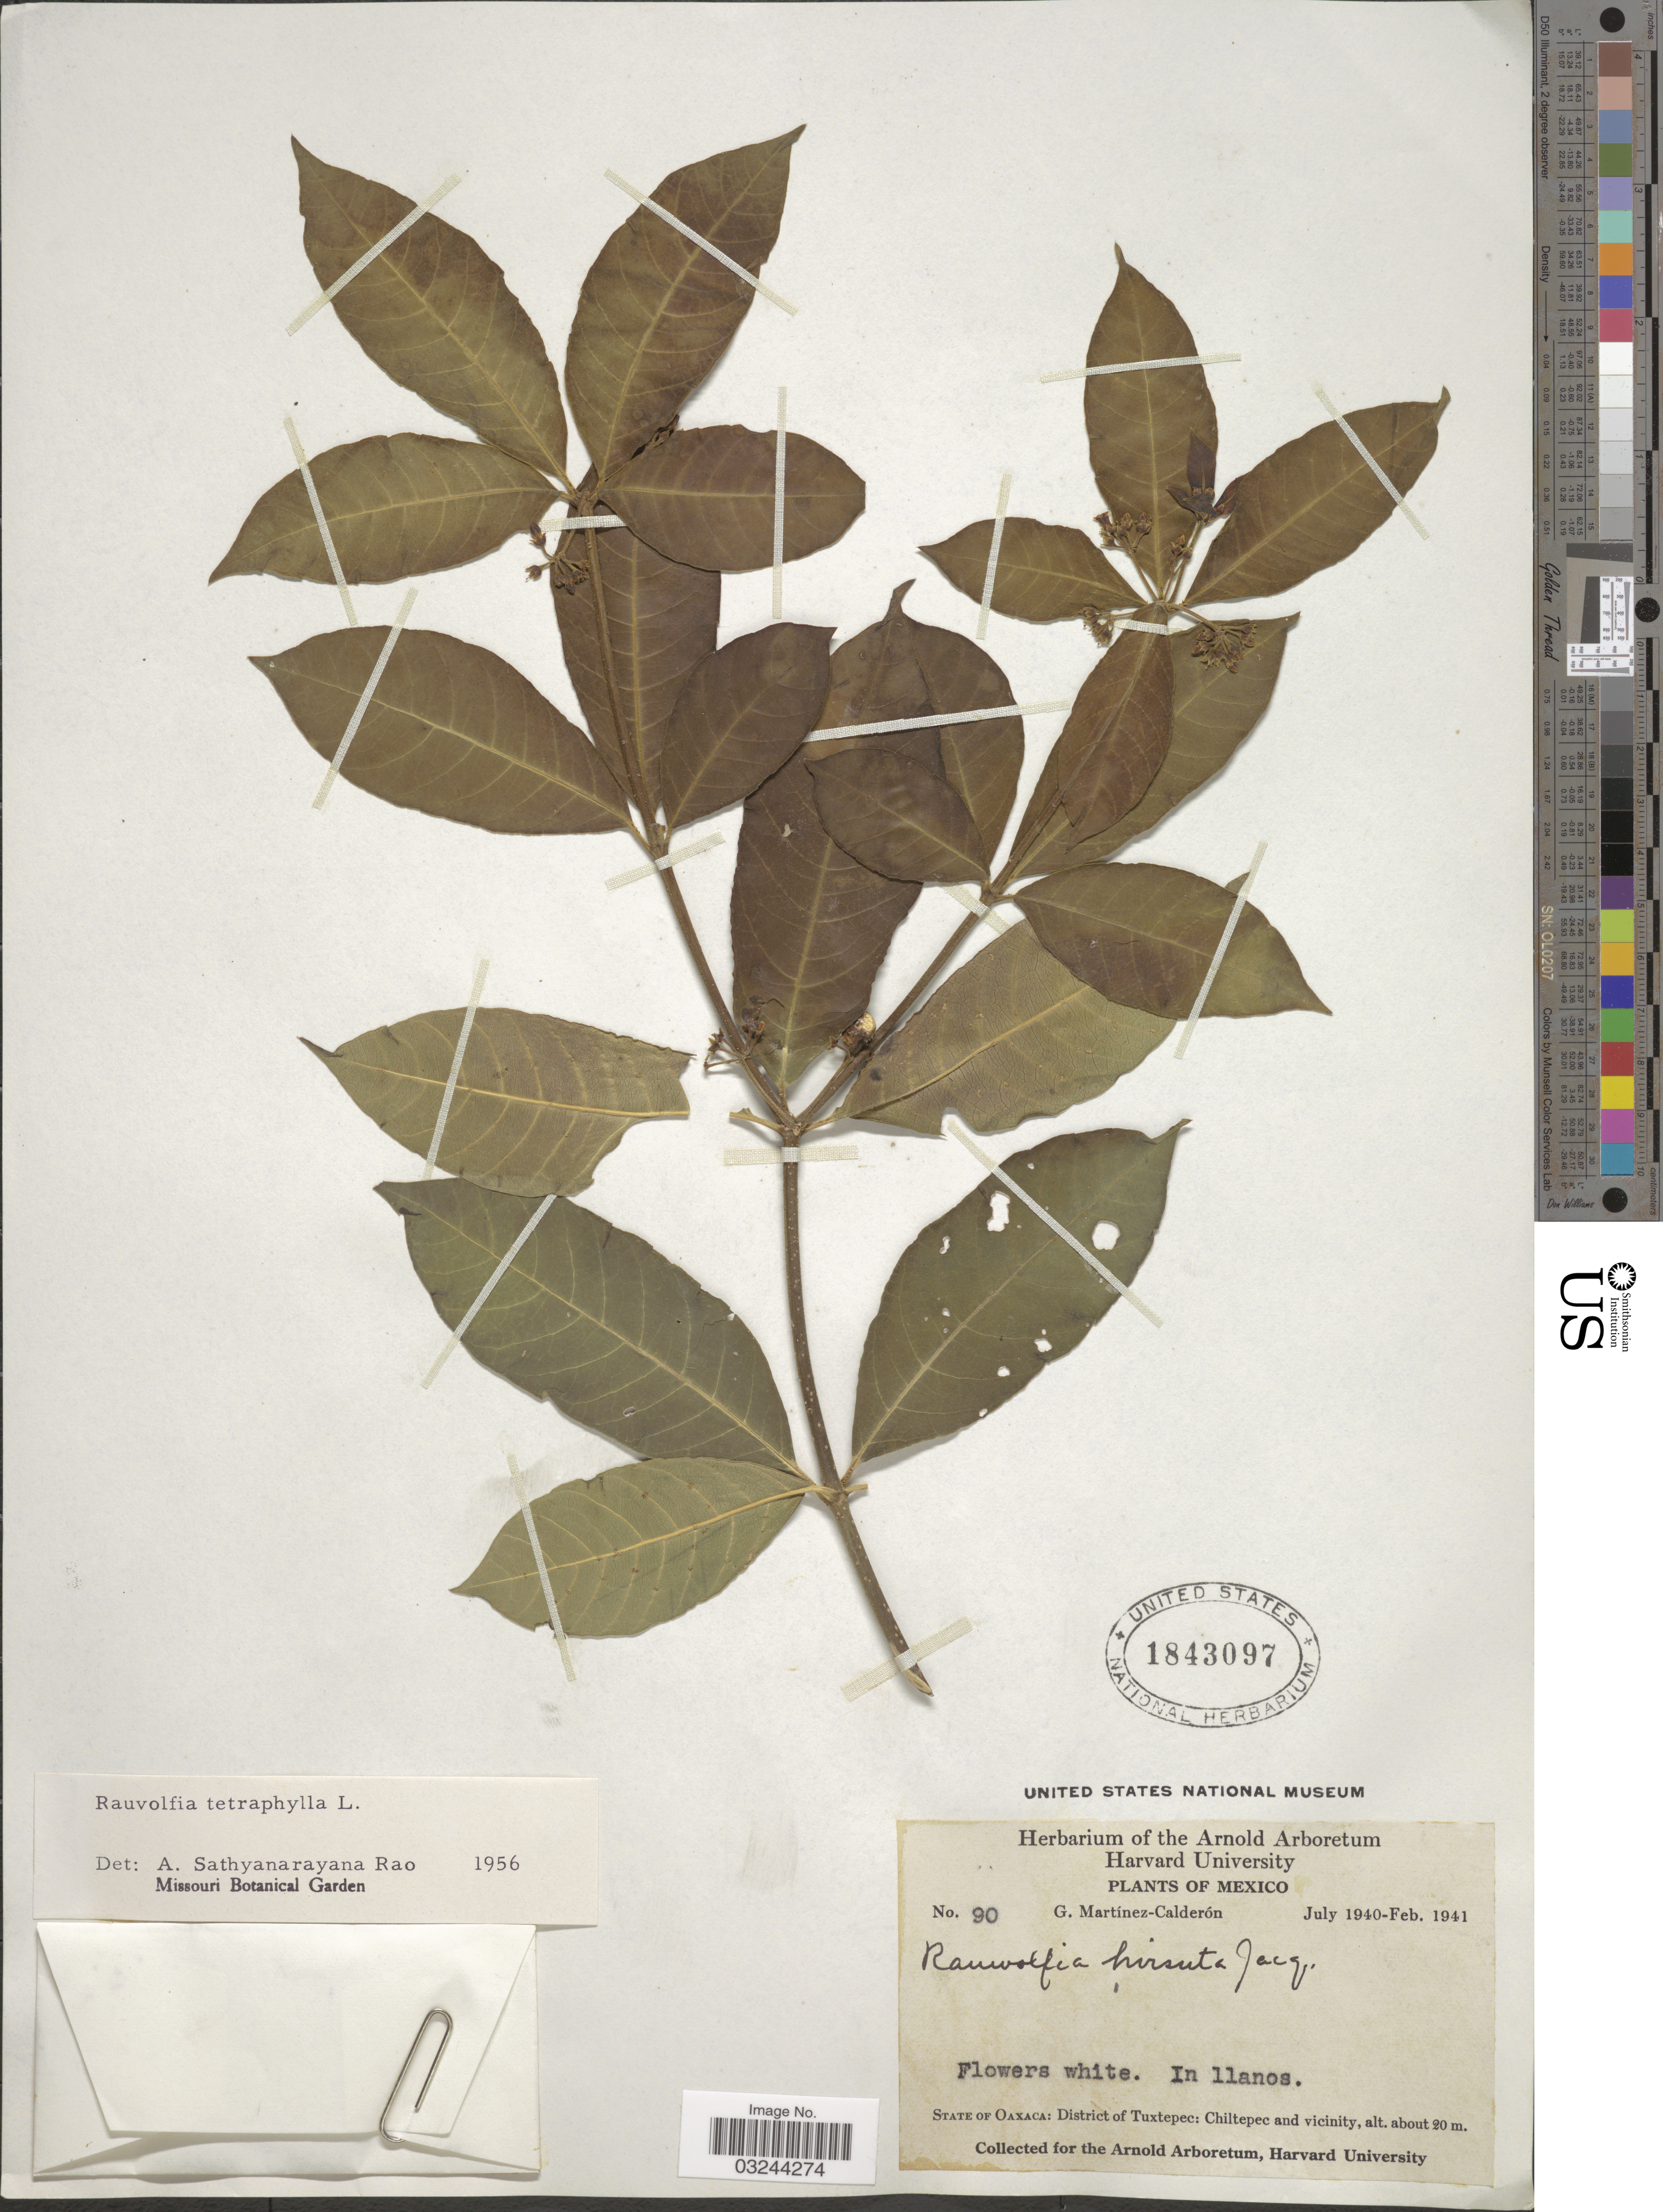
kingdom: Plantae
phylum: Tracheophyta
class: Magnoliopsida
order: Gentianales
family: Apocynaceae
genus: Rauvolfia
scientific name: Rauvolfia tetraphylla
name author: L.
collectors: G. Martínez Calderón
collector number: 90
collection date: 1940-07/1941-02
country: Mexico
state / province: Oaxaca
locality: District of Tuxtepec: Chiltepec and vicinity.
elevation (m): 20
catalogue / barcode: US 1843097